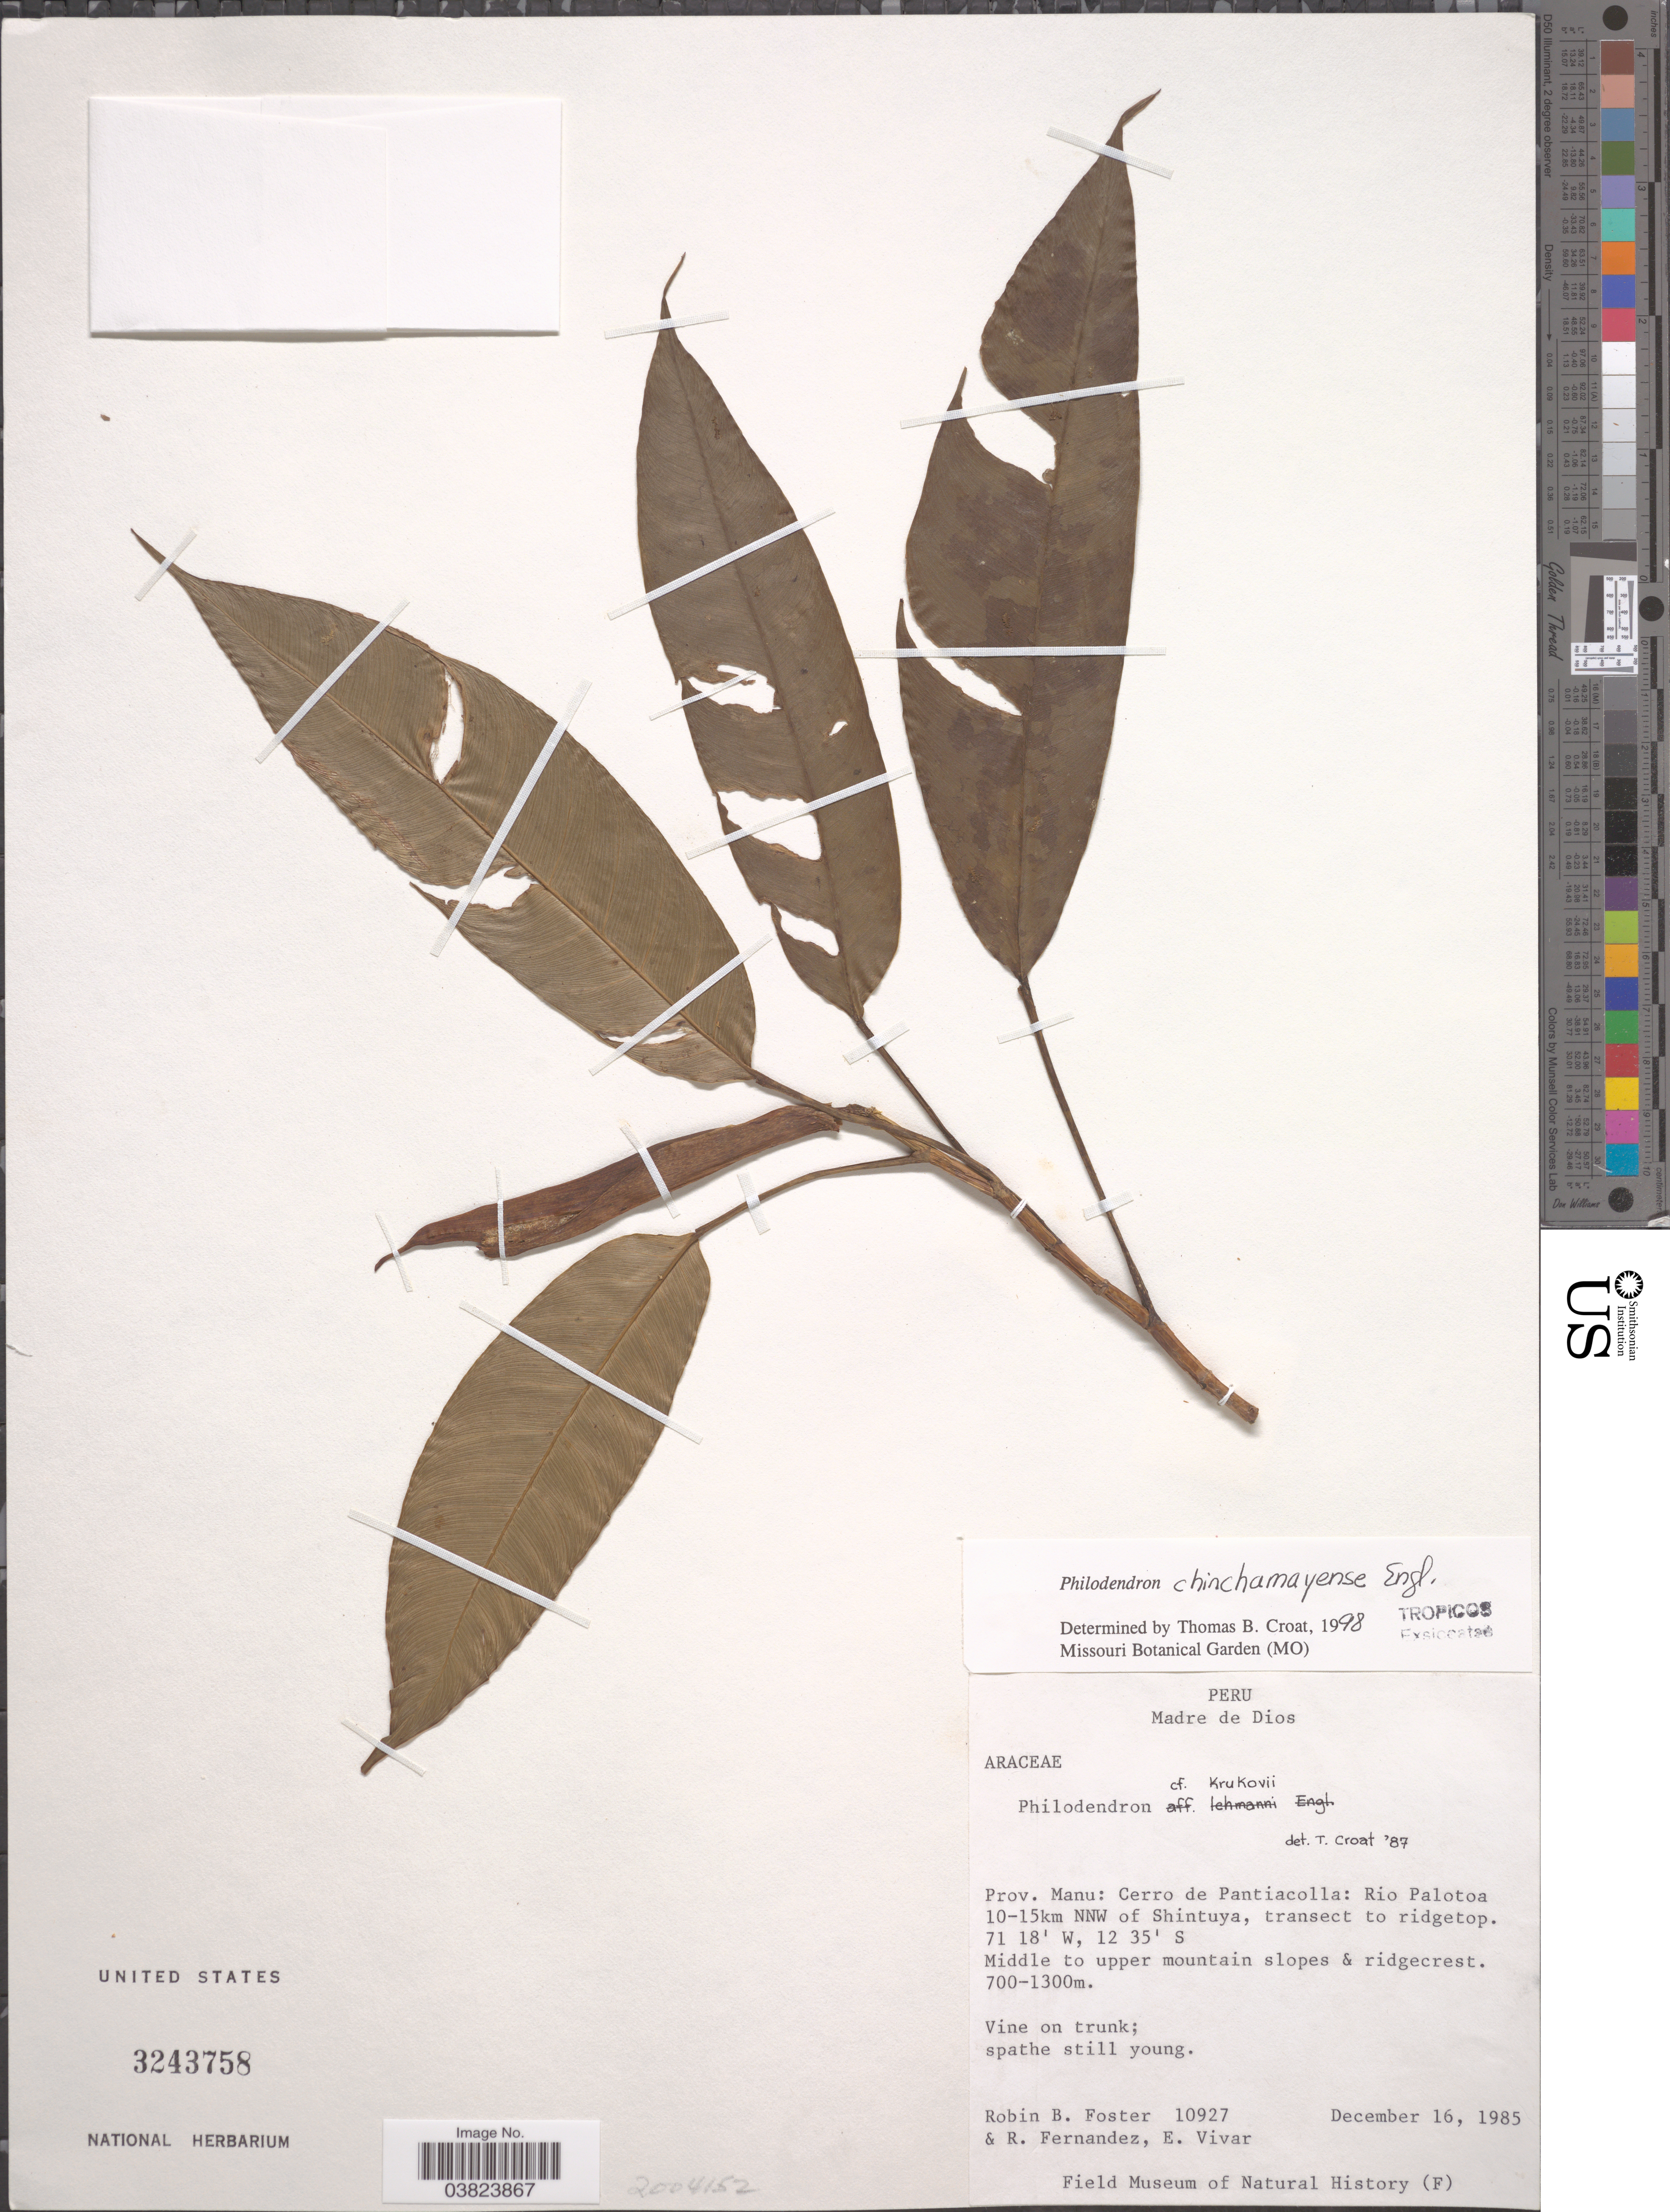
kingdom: Plantae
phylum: Tracheophyta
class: Liliopsida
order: Alismatales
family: Araceae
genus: Philodendron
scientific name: Philodendron chinchamayense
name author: Engl.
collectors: R. B. Foster, R. Fernandez & E. Vivar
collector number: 10927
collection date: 1985-12-16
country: Peru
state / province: Madre de Dios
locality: Prov. Manu: Cerro de Pantiacolla: Rio Palotoa 10-15km NNW of Shintuya, transect to ridgetop. Middle to upper mountain slopes & ridgecrest.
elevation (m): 700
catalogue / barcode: US 3243758